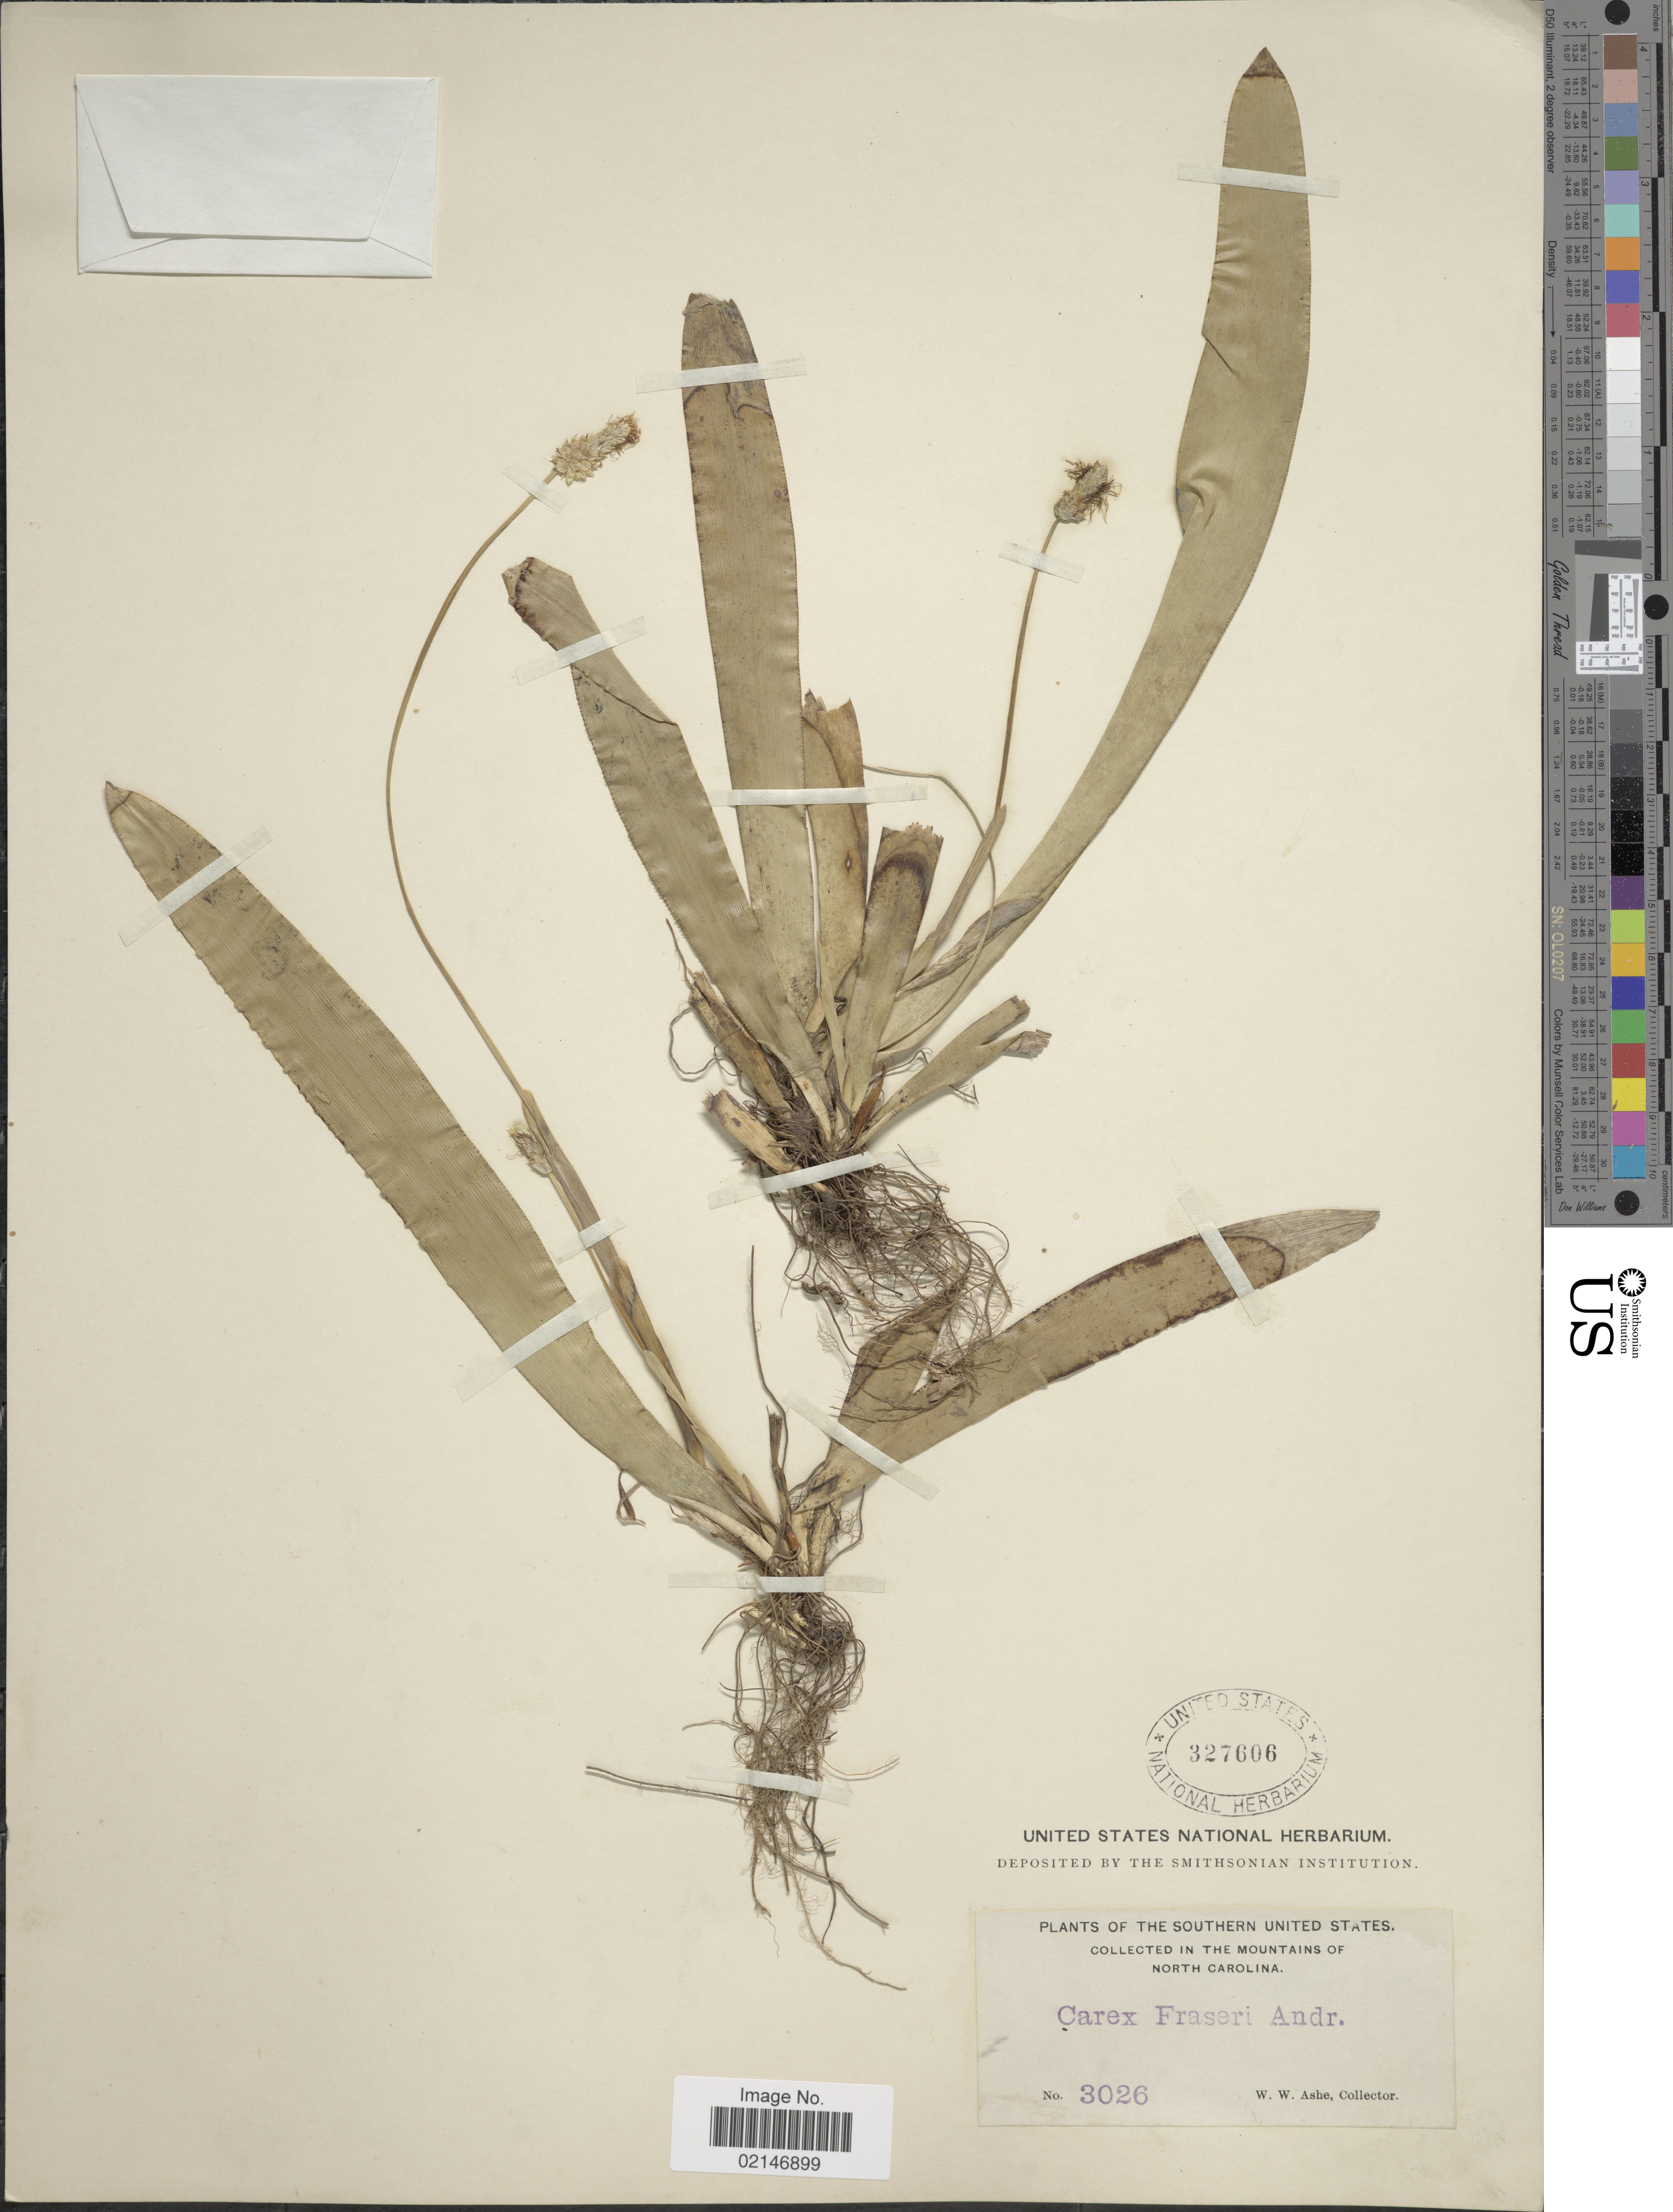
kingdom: Plantae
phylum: Tracheophyta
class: Liliopsida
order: Poales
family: Cyperaceae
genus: Carex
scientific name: Carex fraseriana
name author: Ker Gawl.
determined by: Strong, Mark T., (BOT), Smithsonian Institution - National Museum of Natural History (UNITED STATES)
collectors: W. W. Ashe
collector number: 3026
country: United States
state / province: North Carolina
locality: Southern United States, In the mountains of North Carolina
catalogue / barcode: US 327606